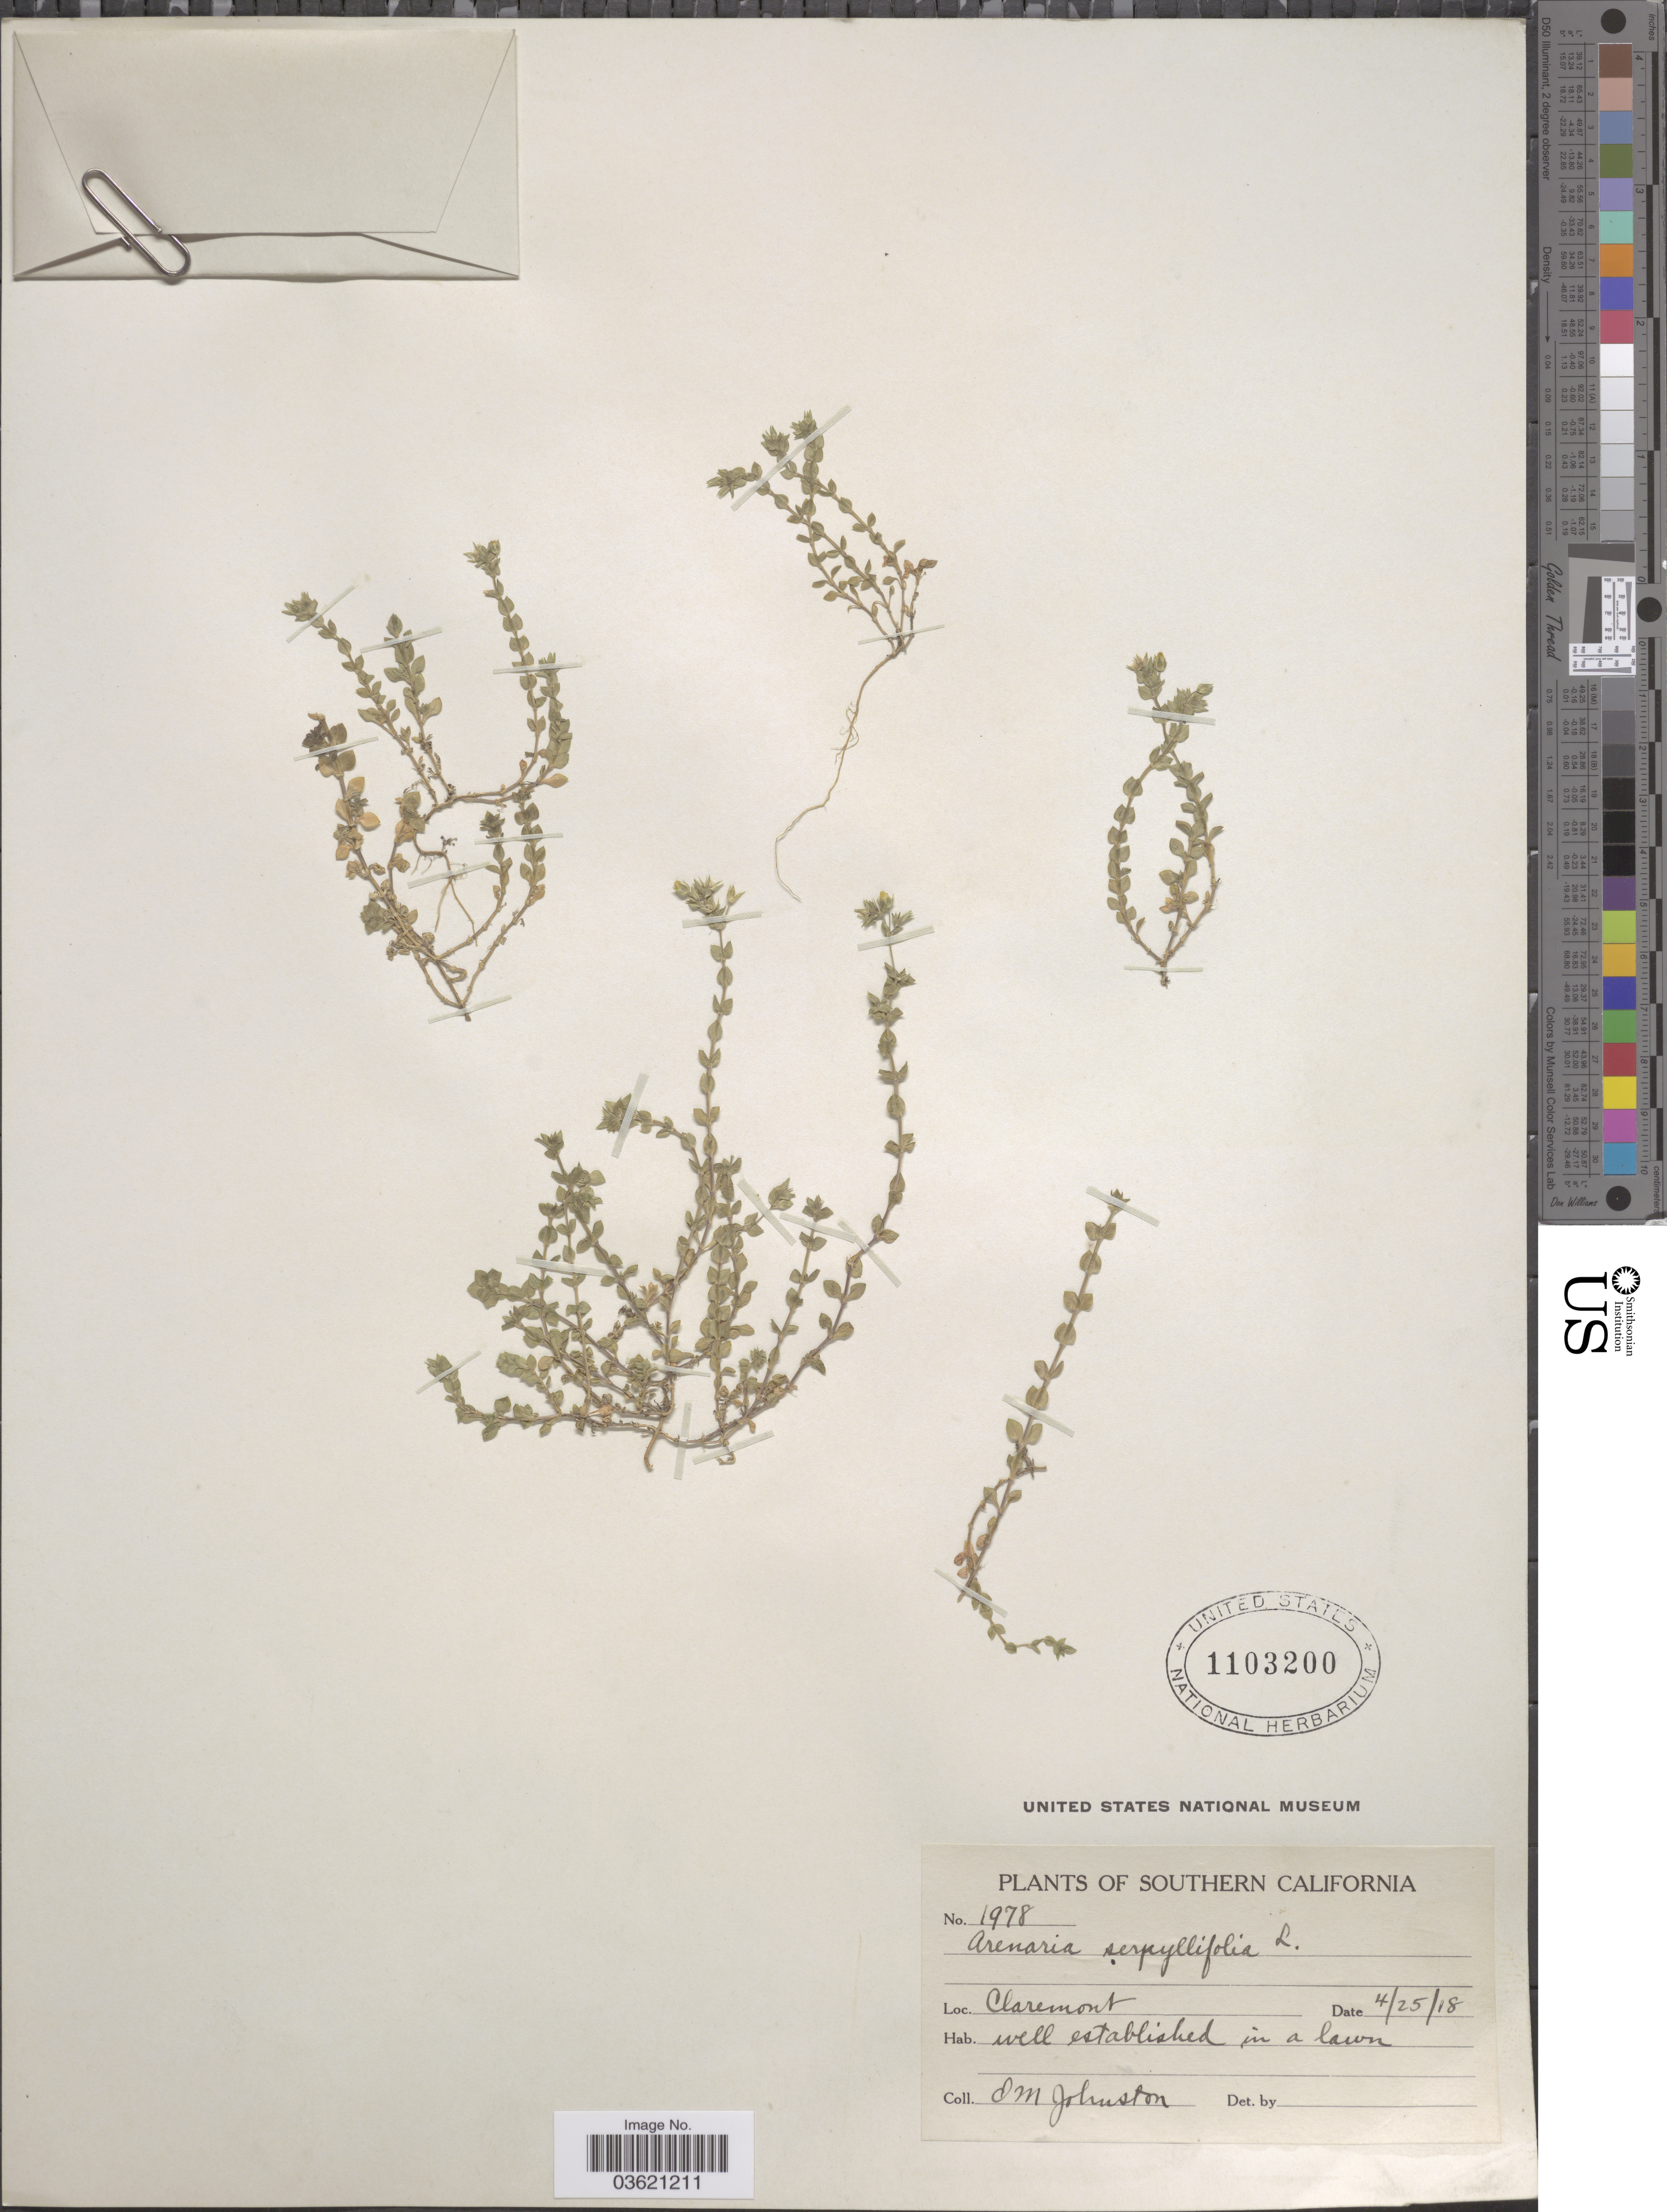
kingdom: Plantae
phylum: Tracheophyta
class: Magnoliopsida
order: Caryophyllales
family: Caryophyllaceae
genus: Arenaria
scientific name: Arenaria serpyllifolia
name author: L.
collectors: J. Johnston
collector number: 1978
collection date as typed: Transcribed d/m/y: 25/4/18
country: United States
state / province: California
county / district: Los Angeles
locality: Southern California. Claremont.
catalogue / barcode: US 1103200